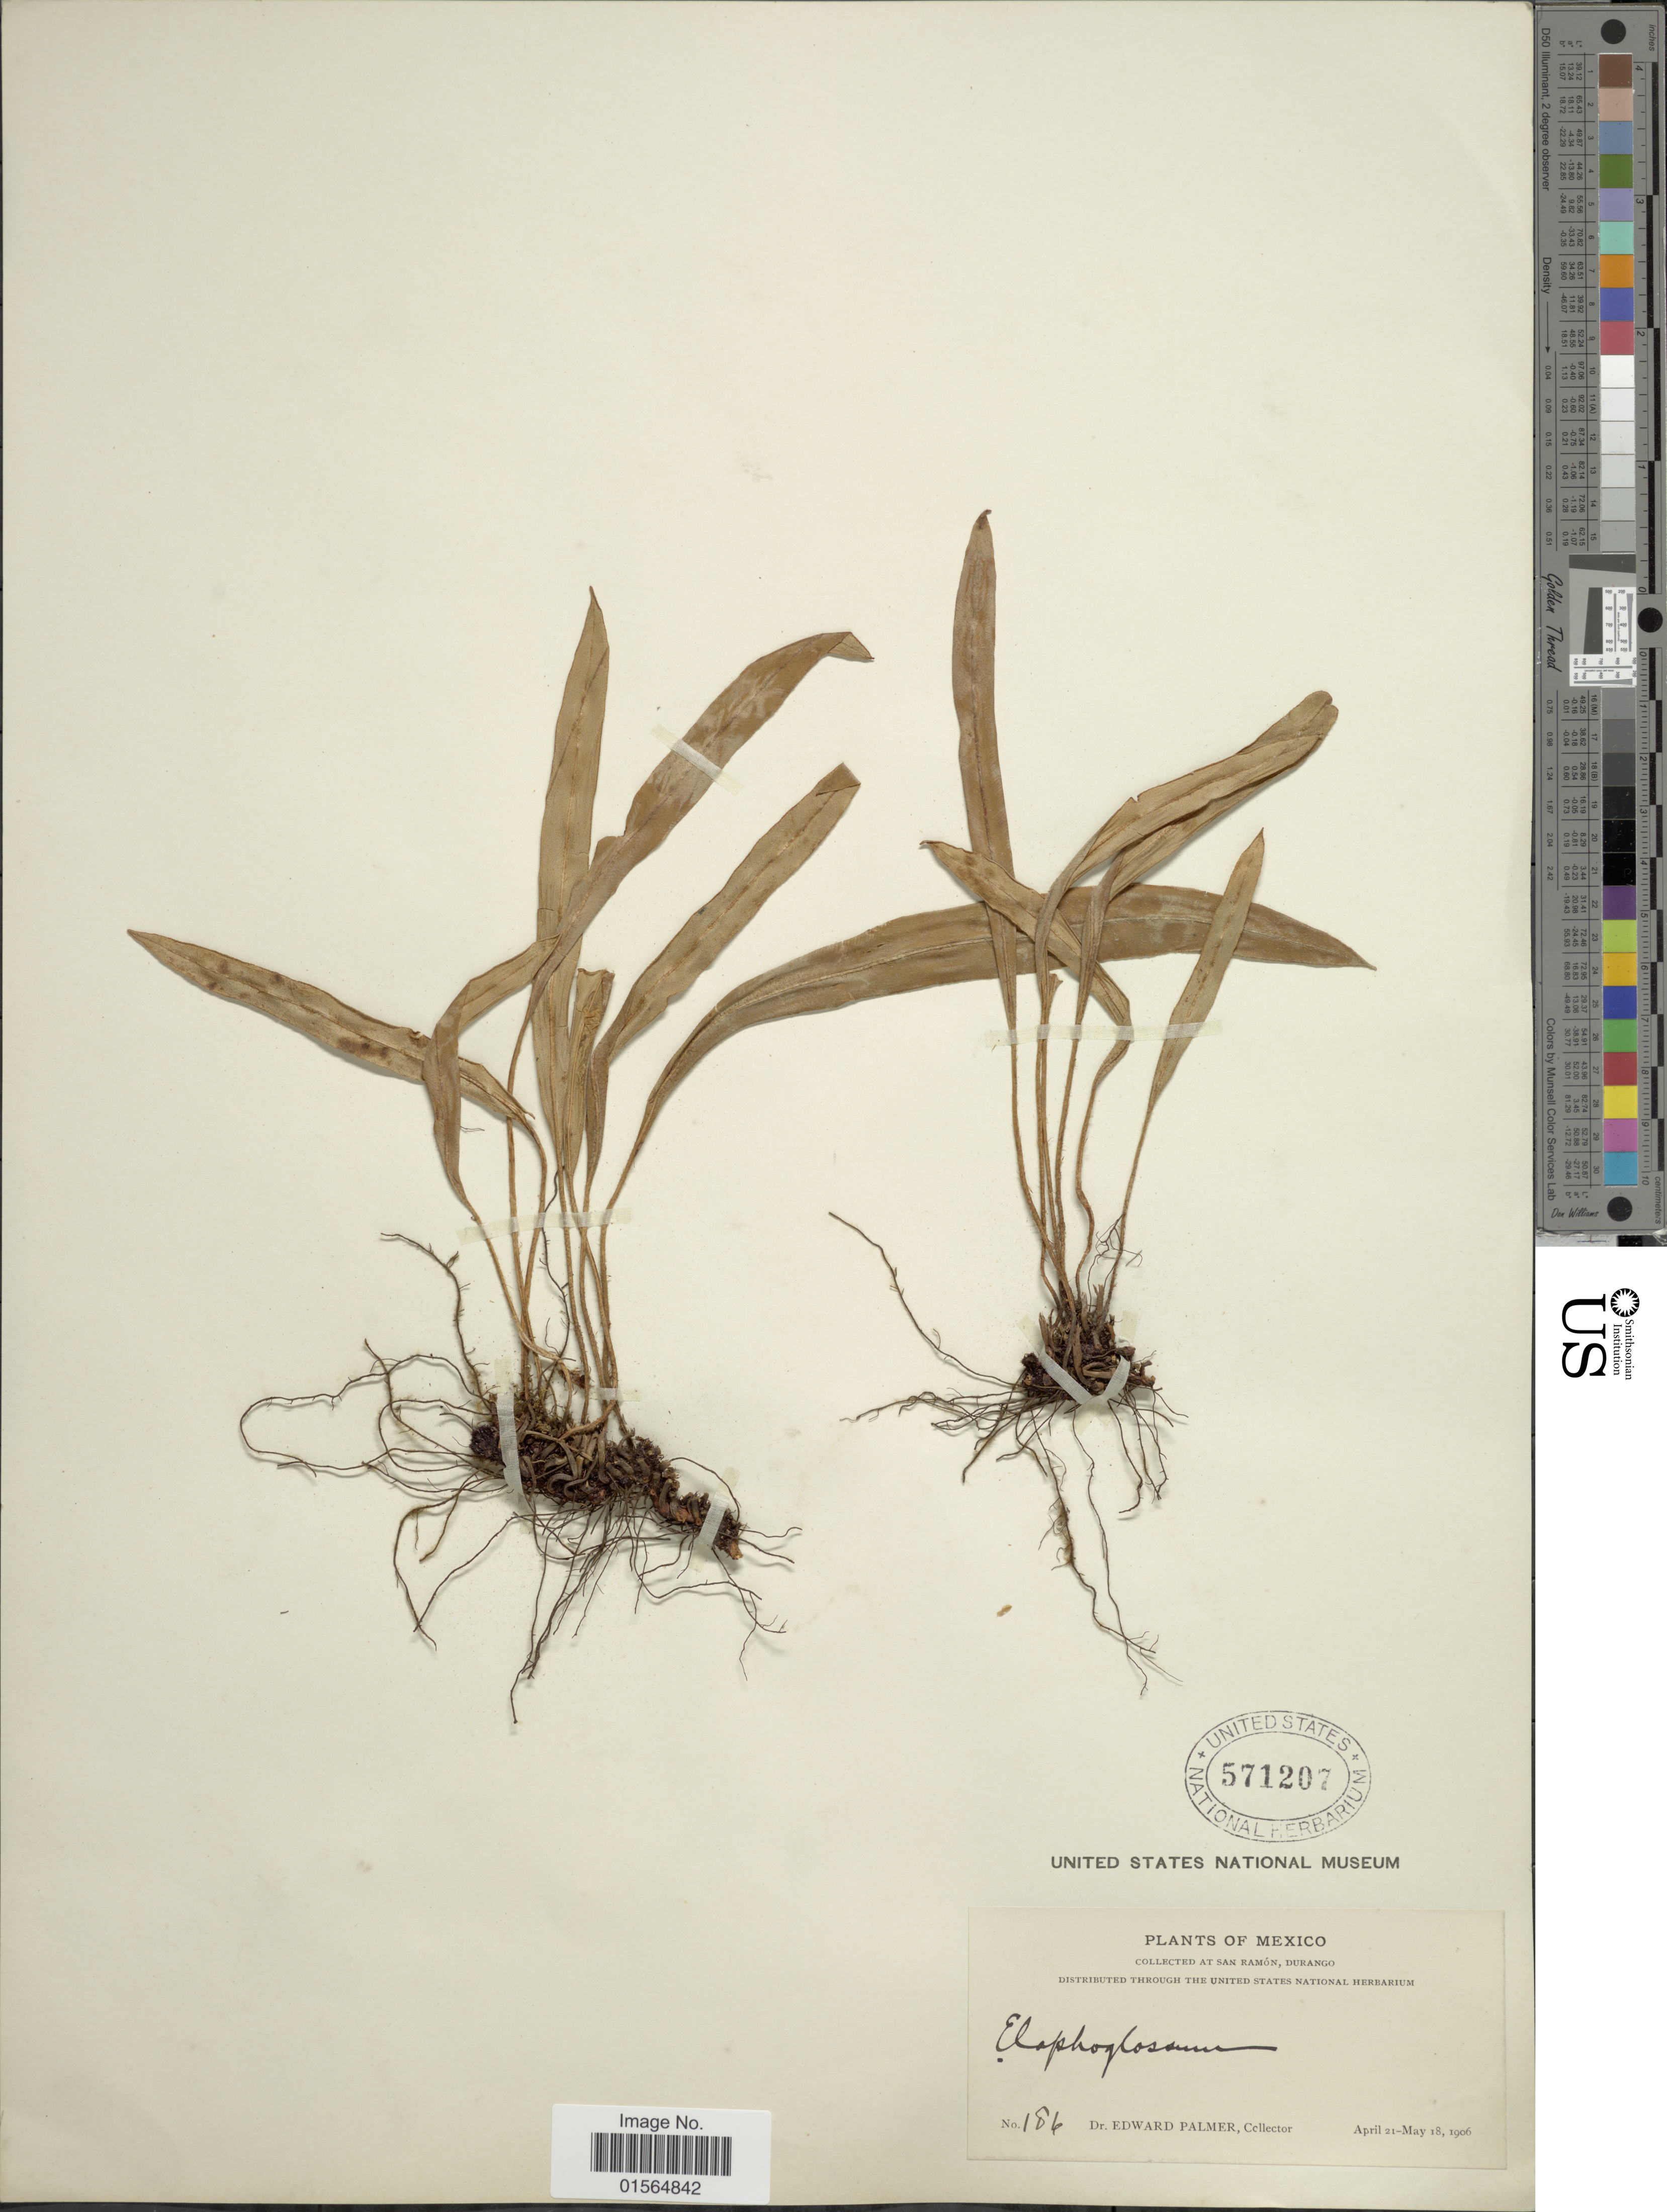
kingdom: Plantae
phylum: Tracheophyta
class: Polypodiopsida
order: Polypodiales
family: Dryopteridaceae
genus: Elaphoglossum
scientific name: Elaphoglossum petiolatum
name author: (Sw.) Urb.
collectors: E. Palmer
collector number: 186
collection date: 1906-04-21/1906-05-18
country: Mexico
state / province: Durango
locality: San Ramon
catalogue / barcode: US 571207